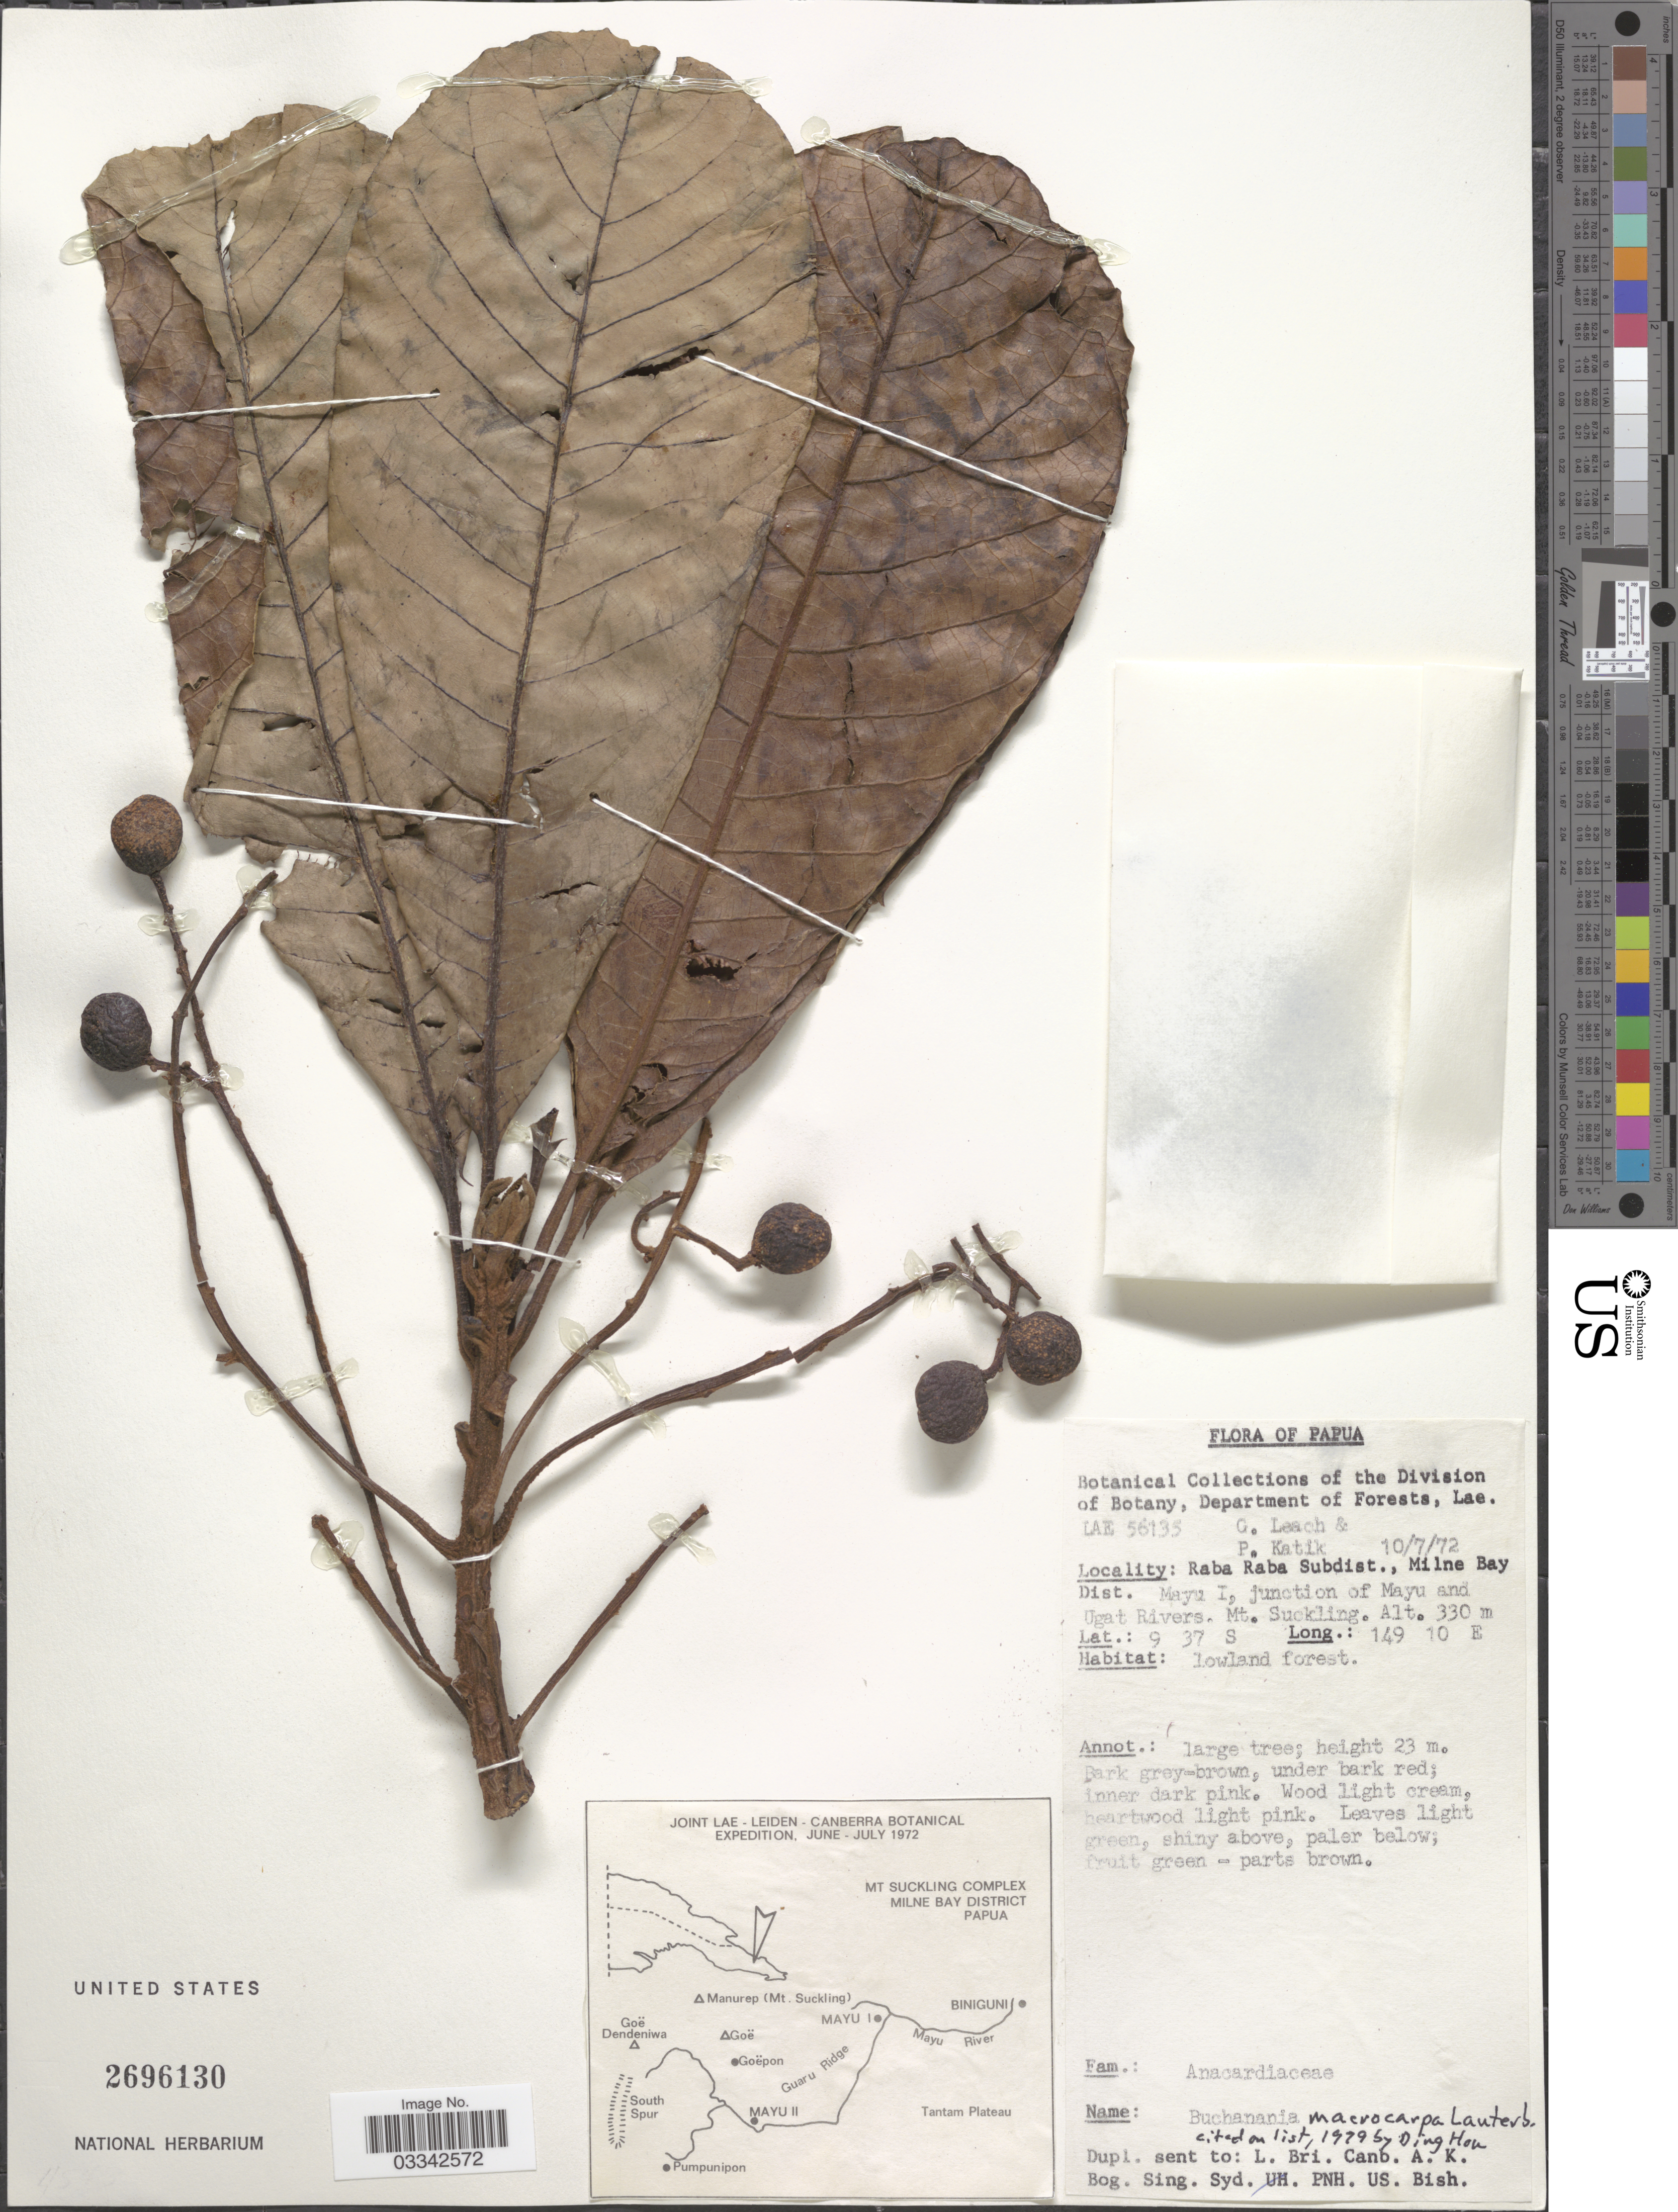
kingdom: Plantae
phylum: Tracheophyta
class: Magnoliopsida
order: Sapindales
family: Anacardiaceae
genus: Buchanania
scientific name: Buchanania macrocarpa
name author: Lauterb.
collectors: G. Leach & P. Katik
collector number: LAE 56135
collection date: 1972-07-10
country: Papua New Guinea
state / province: Milne Bay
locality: Papua. Raba Raba Subdist., Milne Bay Dist. Mayu I, junction of Mayu and Ugat Rivers, Mt. Suckling.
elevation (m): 330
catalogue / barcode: US 2696130